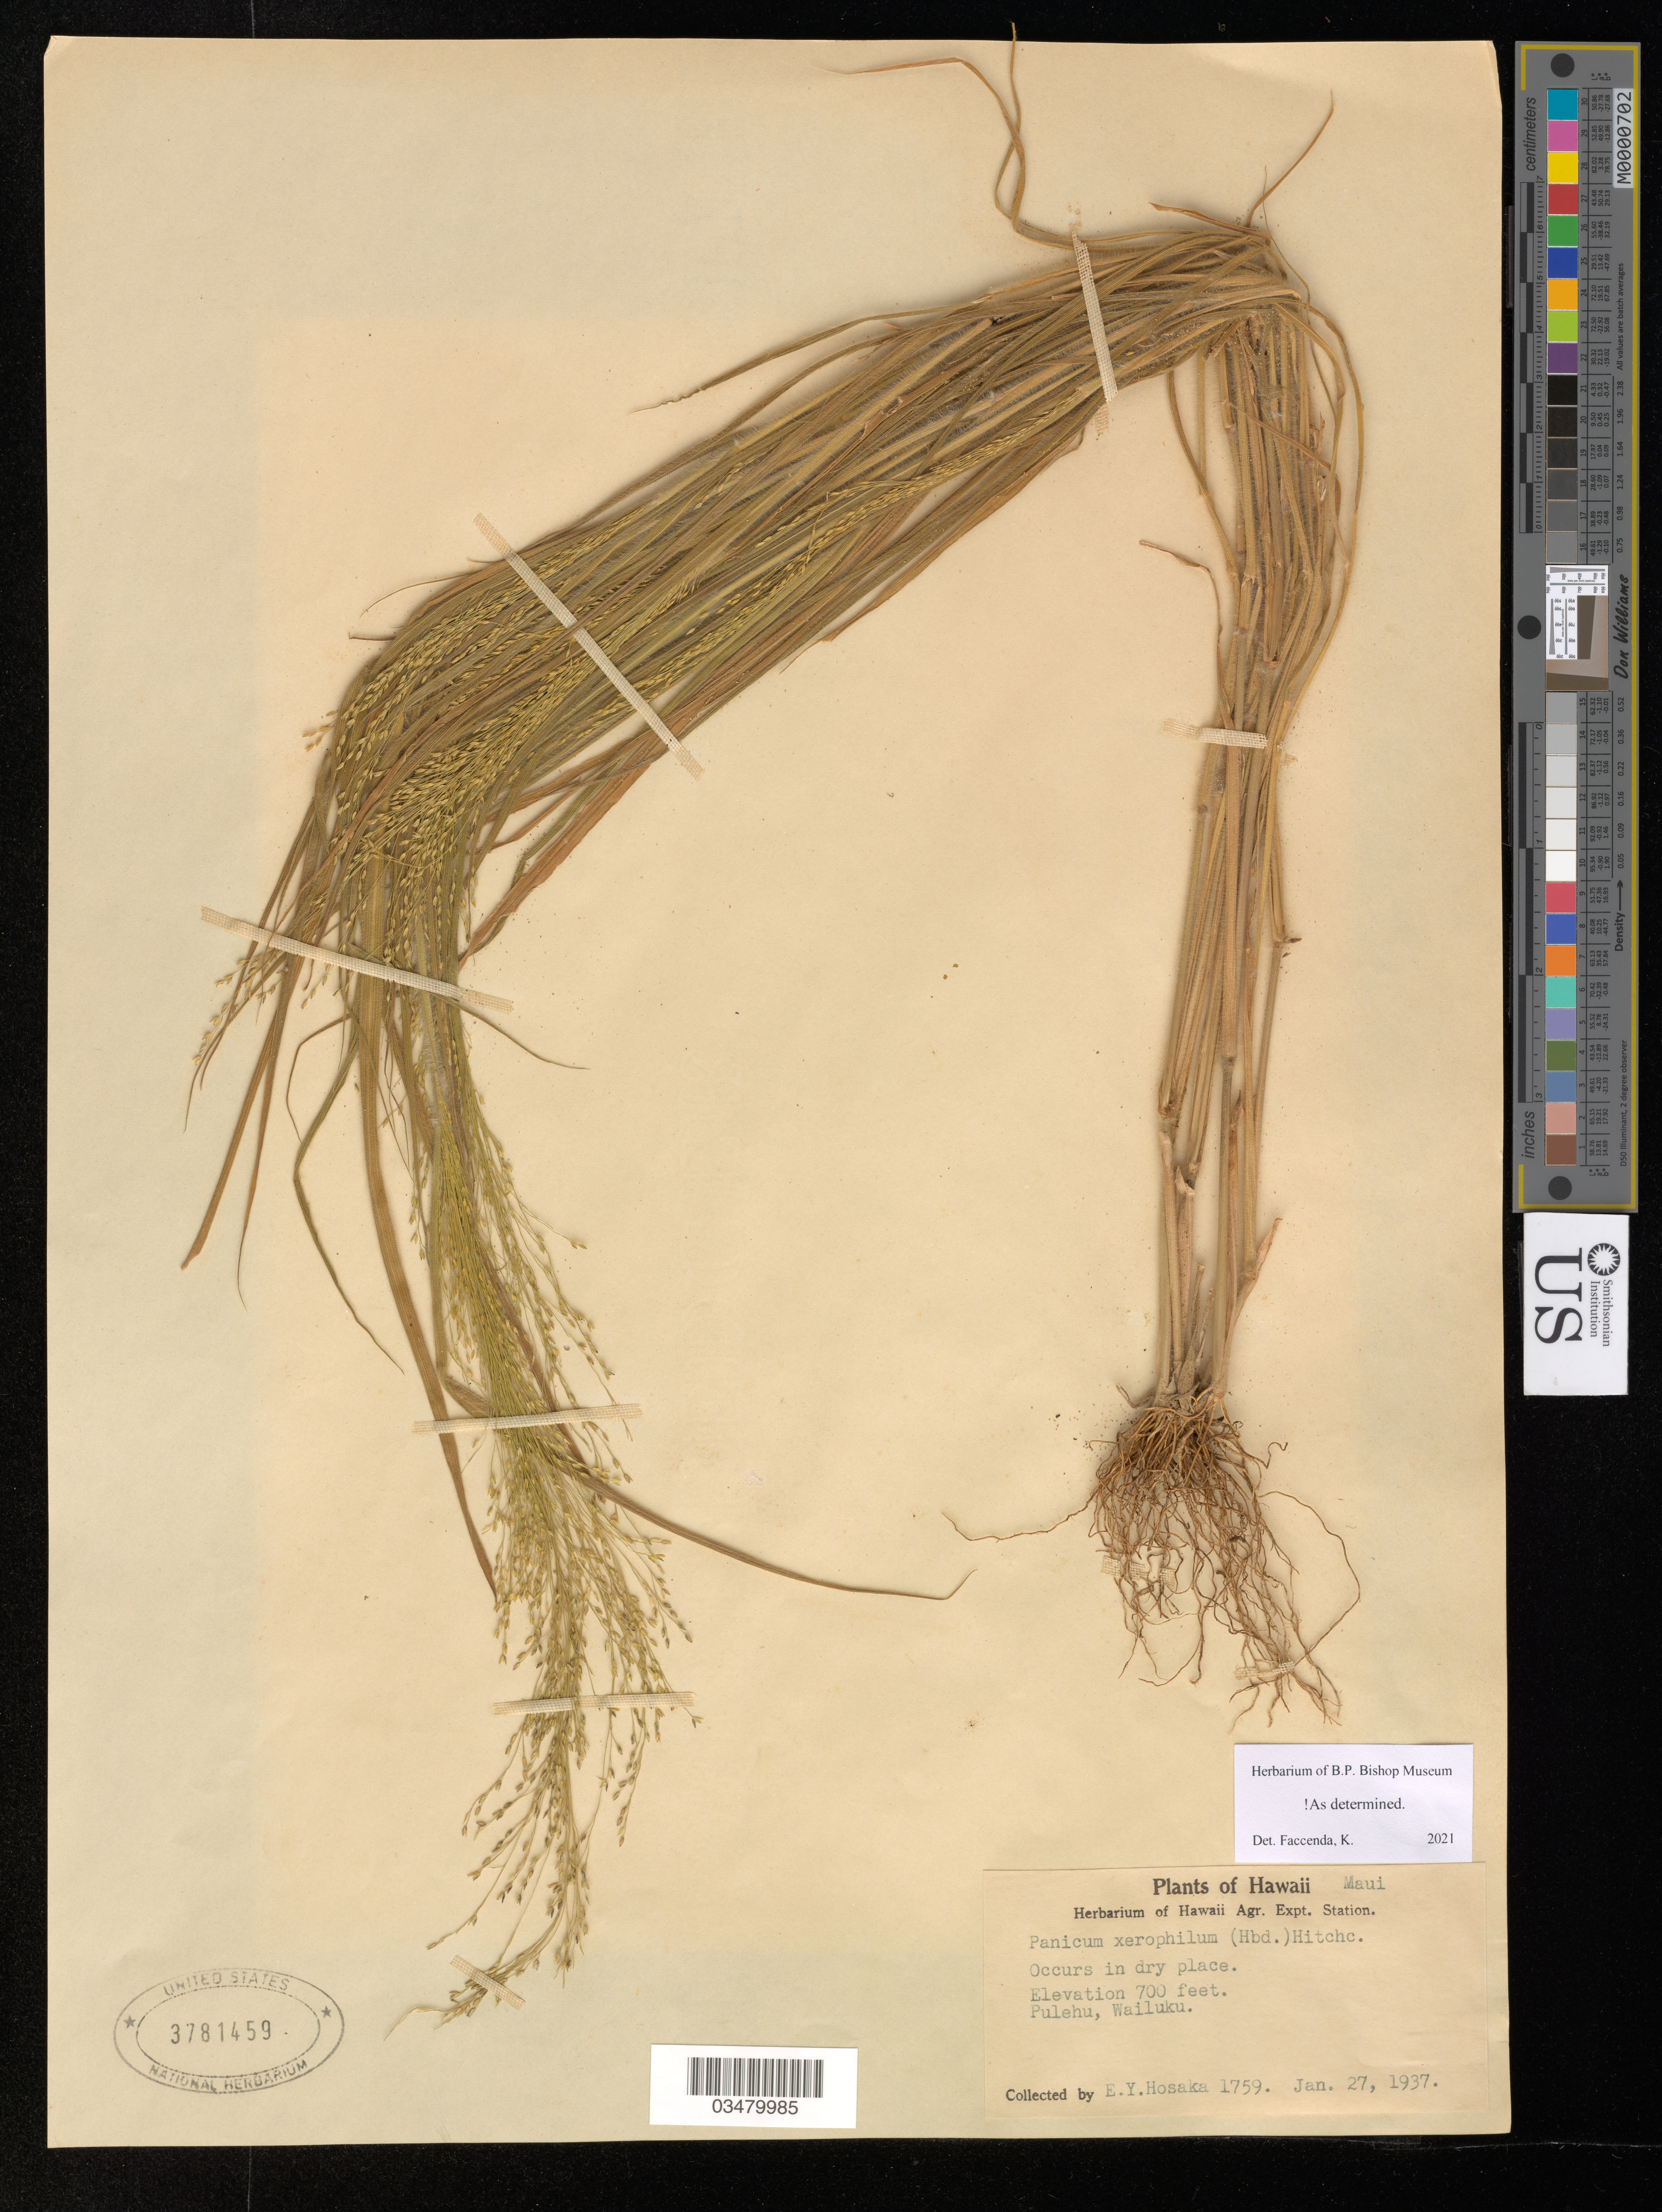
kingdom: Plantae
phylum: Tracheophyta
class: Liliopsida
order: Poales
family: Poaceae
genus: Panicum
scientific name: Panicum xerophilum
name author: (Hillebr.) Hitchc.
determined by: Faccenda, K.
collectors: E. Y. Hosaka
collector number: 1759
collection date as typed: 27 Jan 1937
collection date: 1937-01-27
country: United States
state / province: Hawaii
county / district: Maui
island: Maui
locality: Wailuku, Pulehu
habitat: Dry place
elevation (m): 213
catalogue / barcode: US 3781459